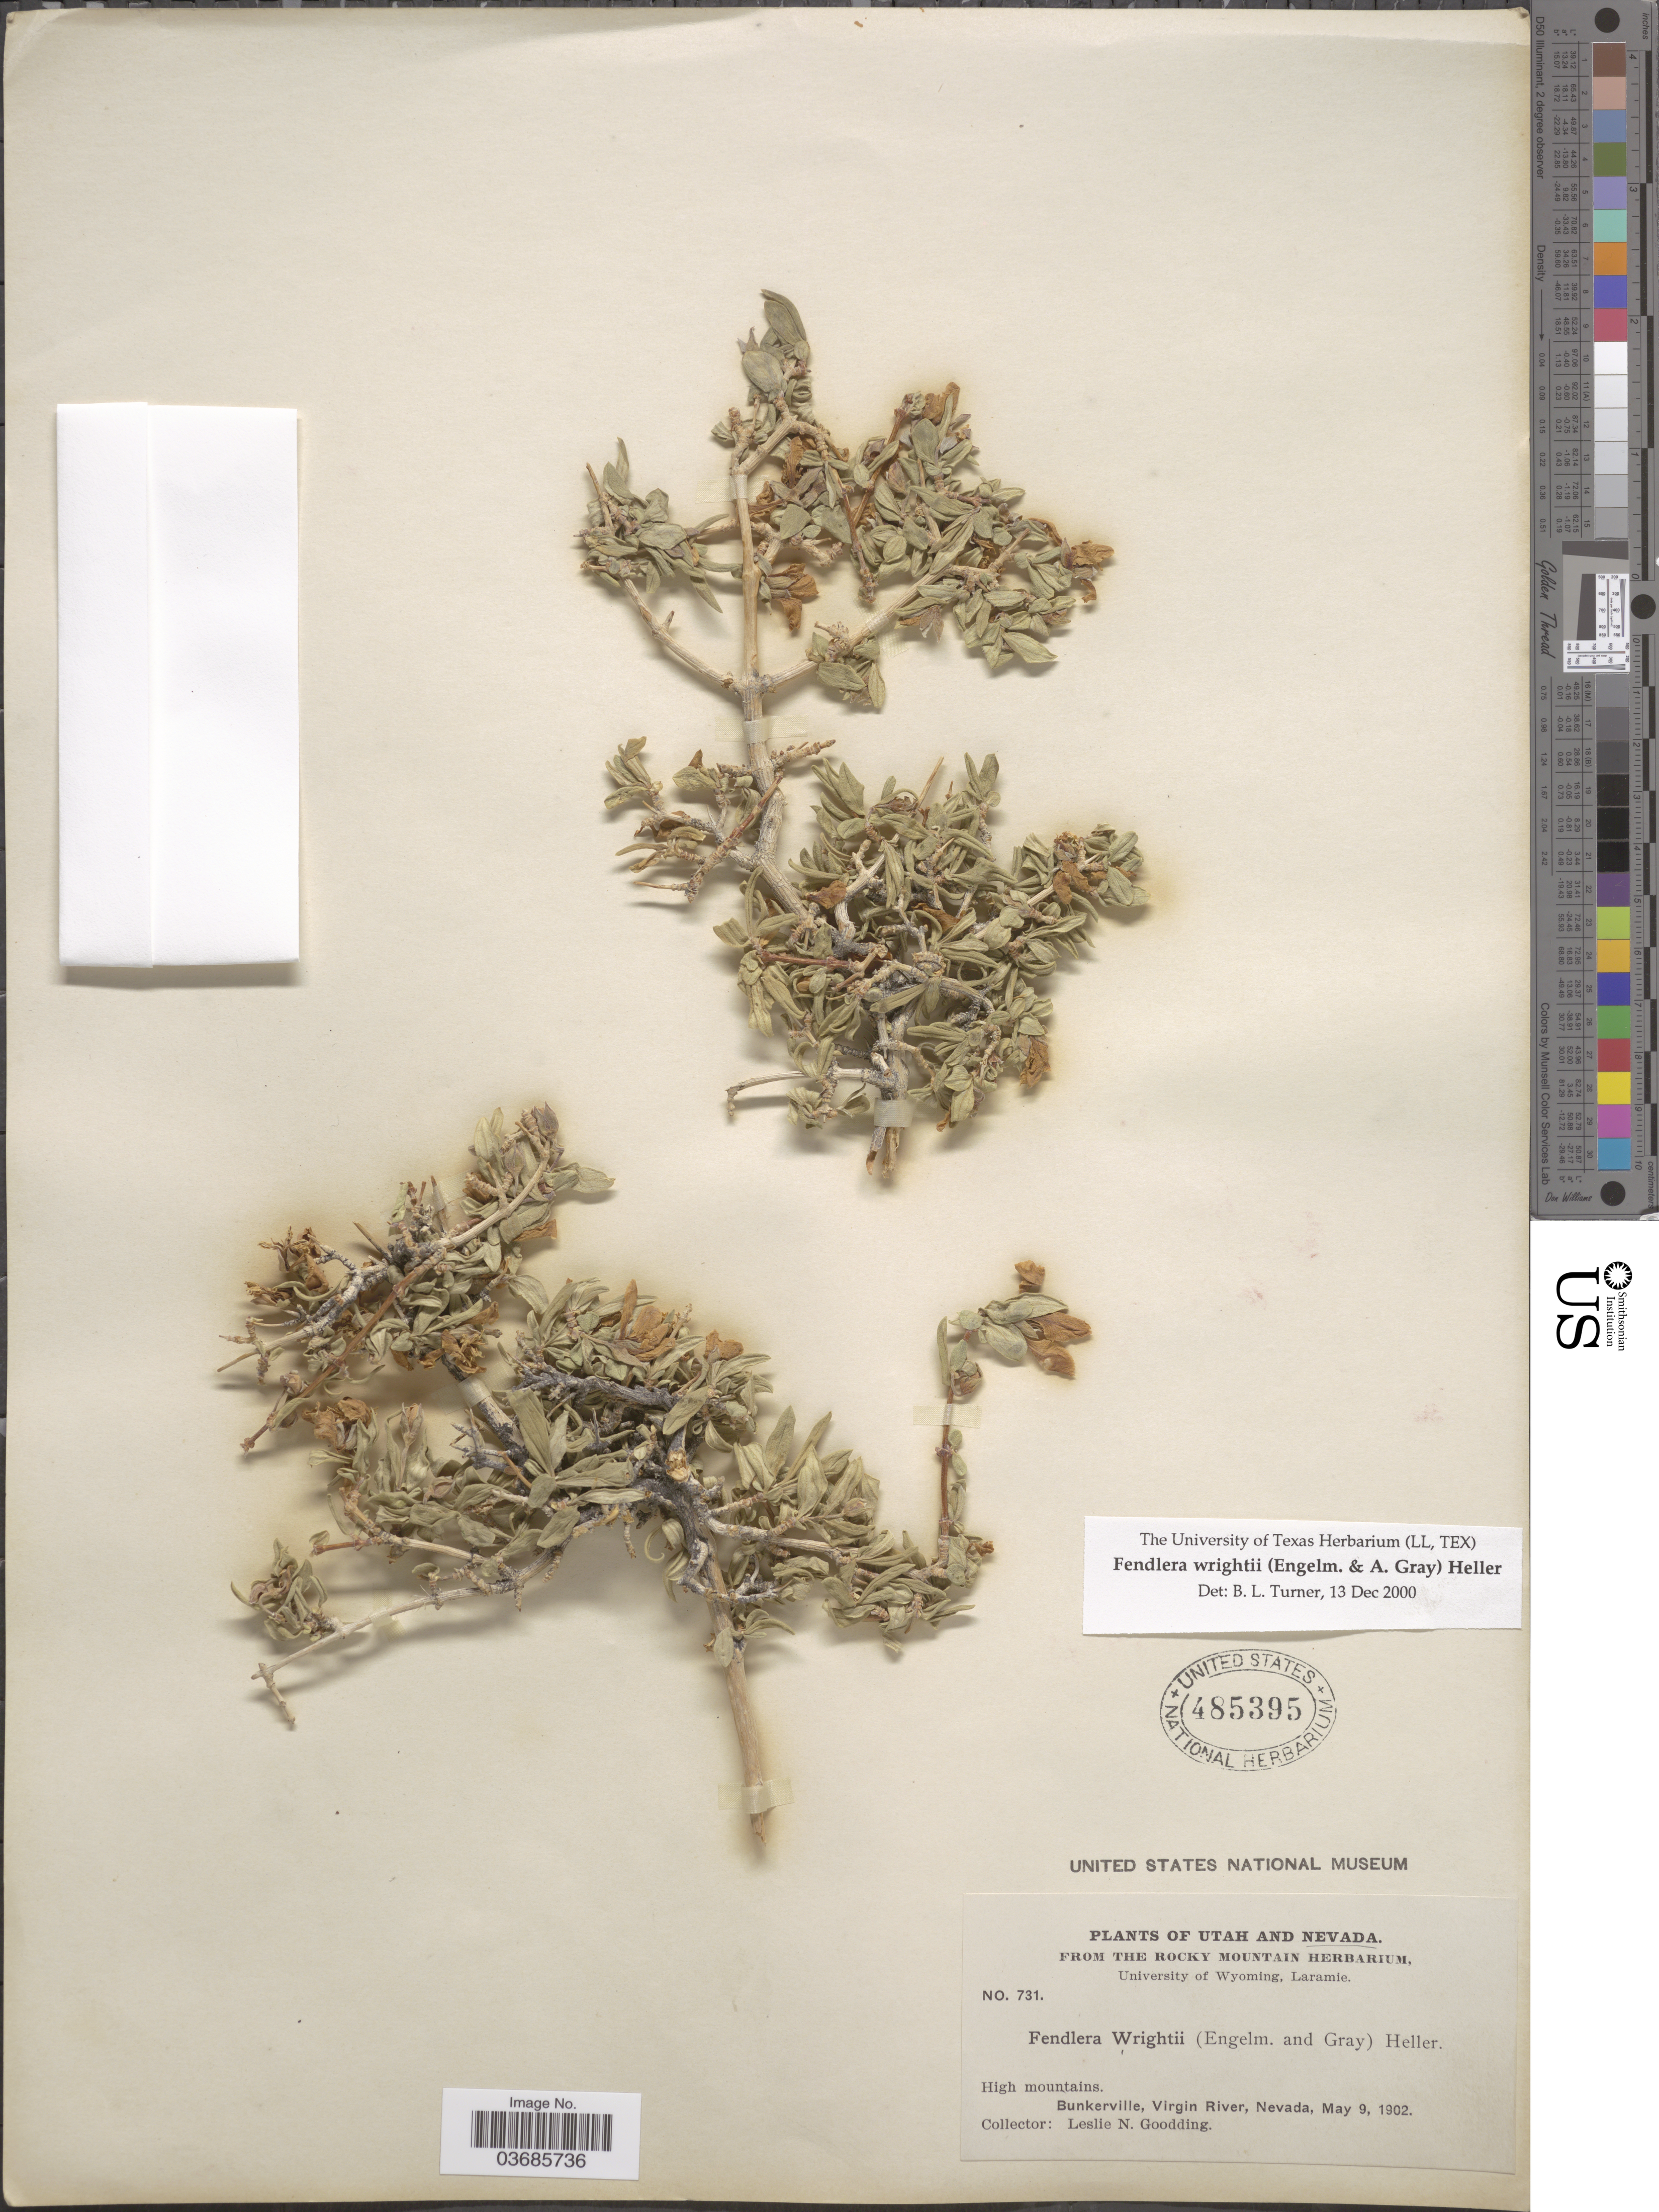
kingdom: Plantae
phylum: Tracheophyta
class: Magnoliopsida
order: Cornales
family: Hydrangeaceae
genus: Fendlera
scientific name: Fendlera wrightii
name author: (Engelm. & A. Gray) A. Heller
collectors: L. N. Goodding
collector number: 731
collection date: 1902-05-09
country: United States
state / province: Nevada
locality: High mountains. Bunkerville, Virgin River.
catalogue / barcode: US 485395